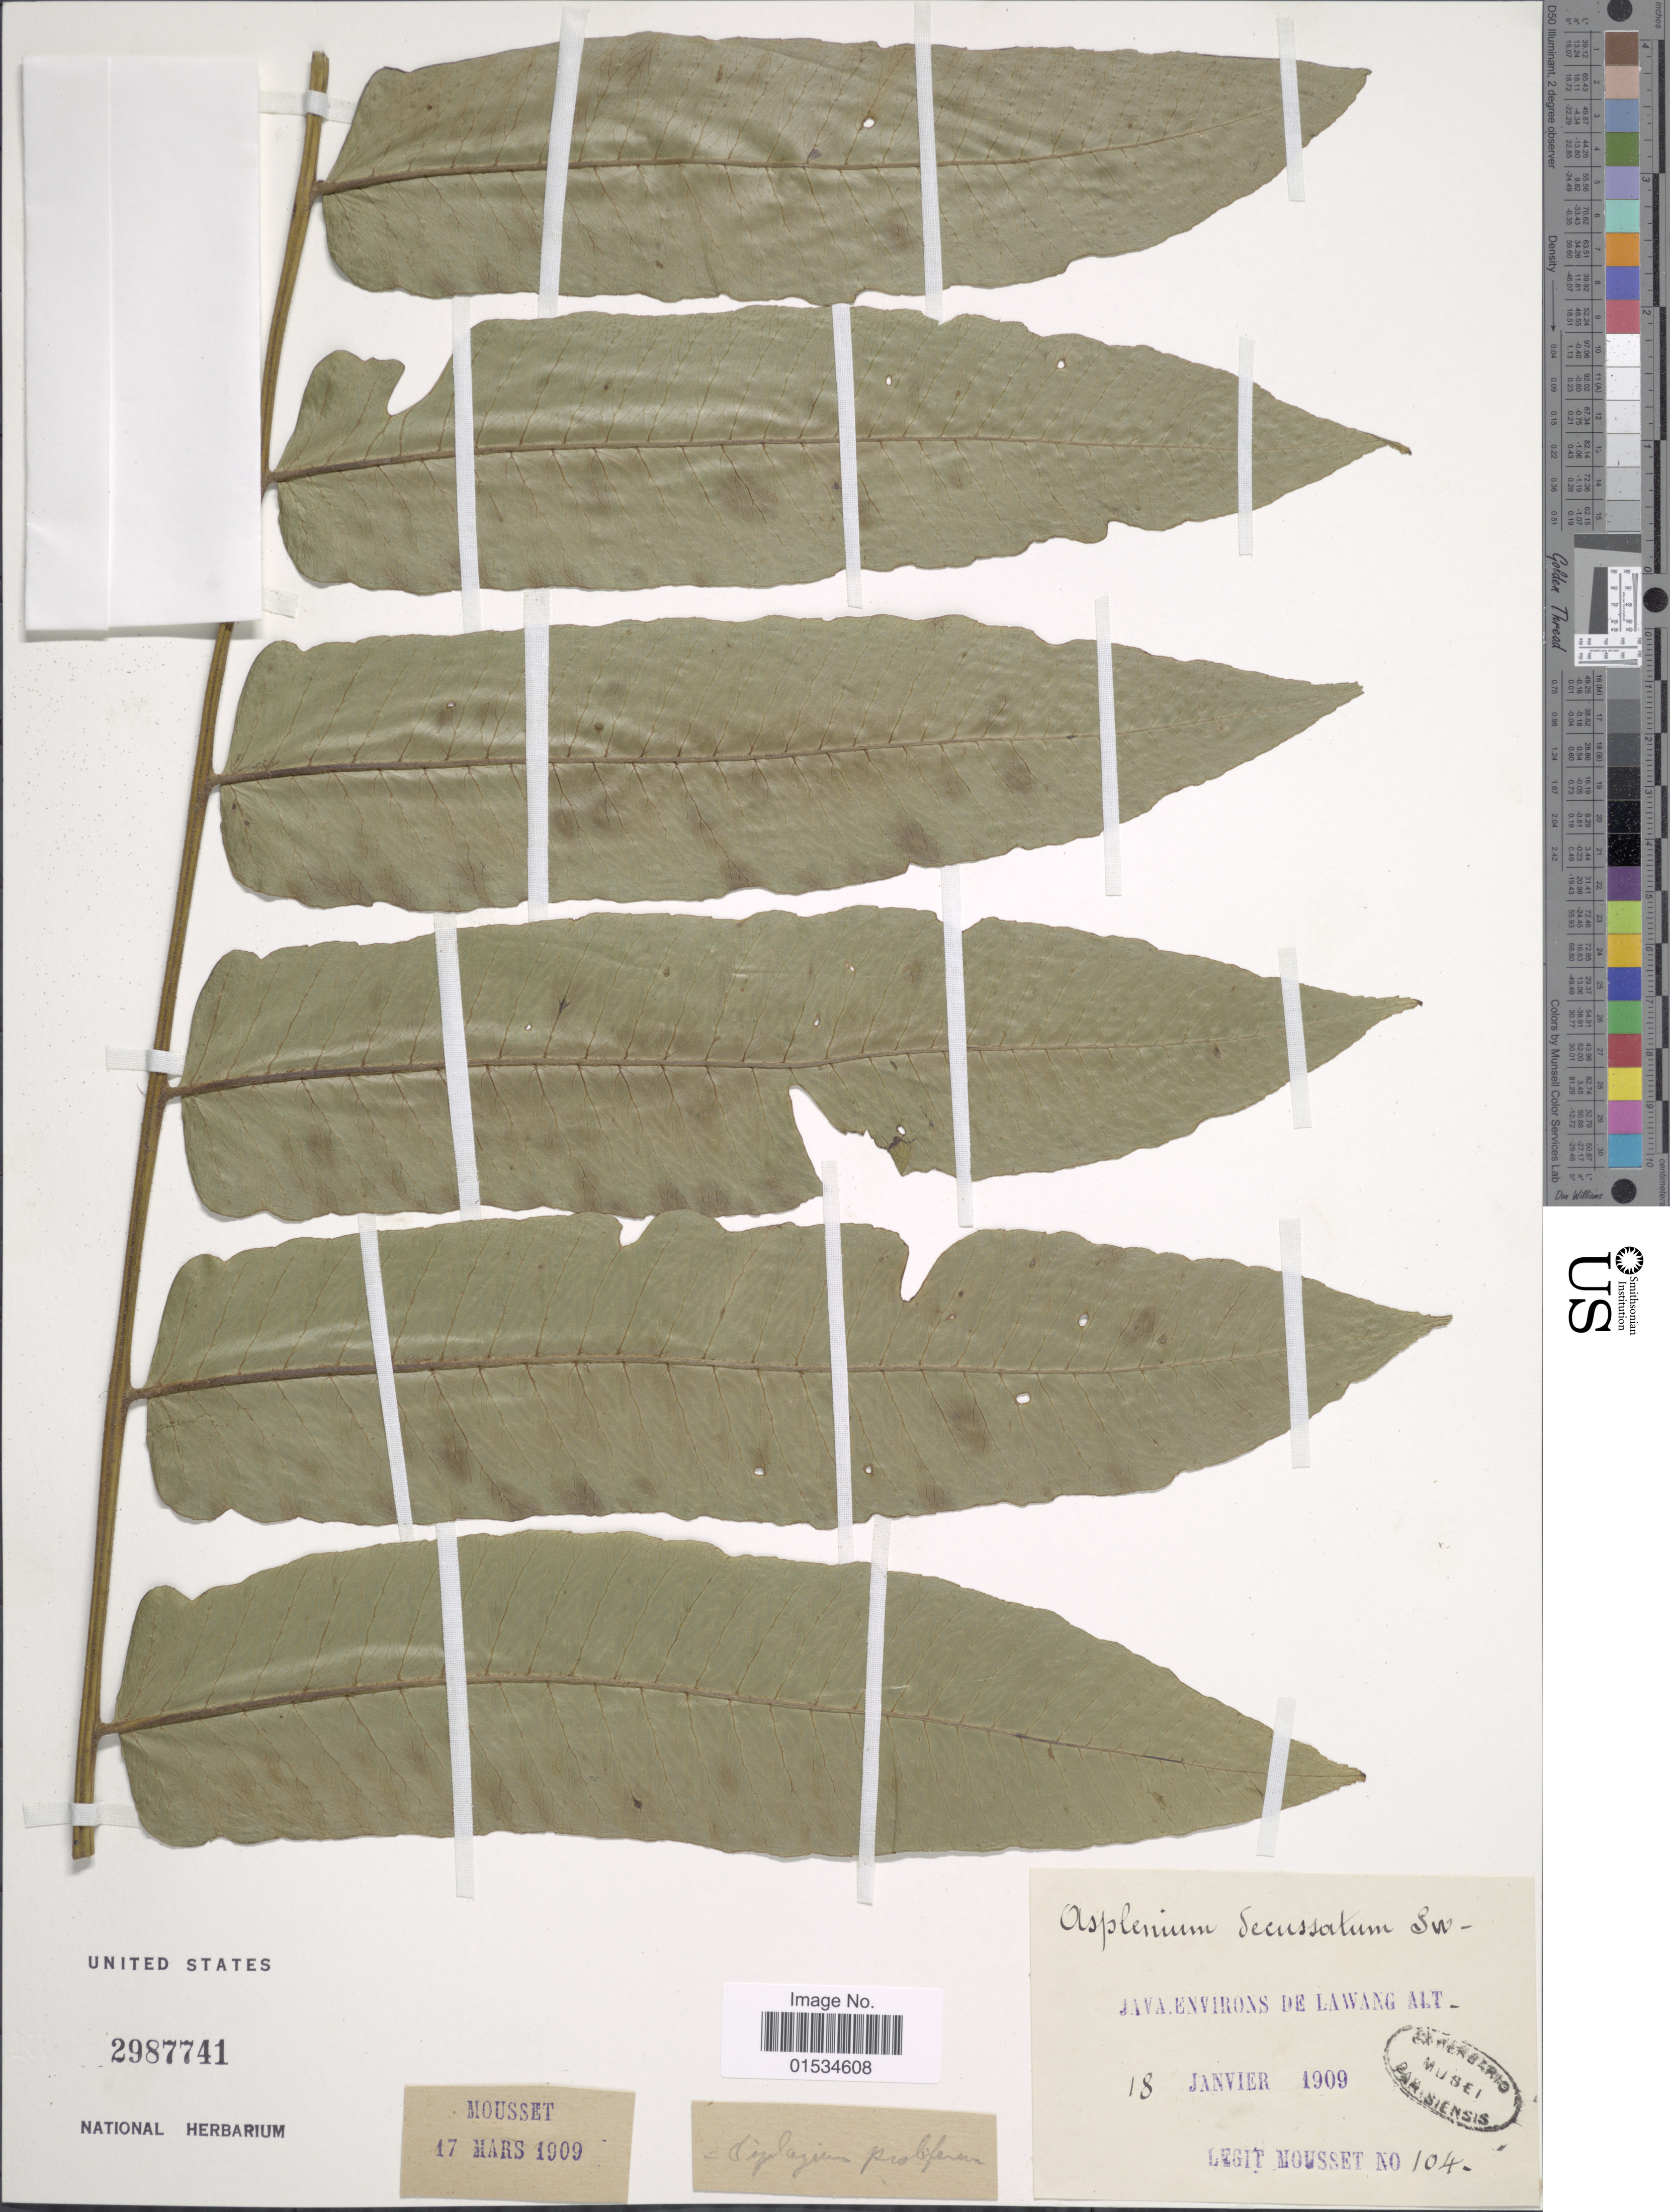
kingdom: Plantae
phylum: Tracheophyta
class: Polypodiopsida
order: Polypodiales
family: Athyriaceae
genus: Diplazium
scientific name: Diplazium accendens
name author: Blume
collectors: Mousset, --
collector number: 104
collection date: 1909-01-18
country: Indonesia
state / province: Java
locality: De Lawang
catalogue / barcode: US 2987741